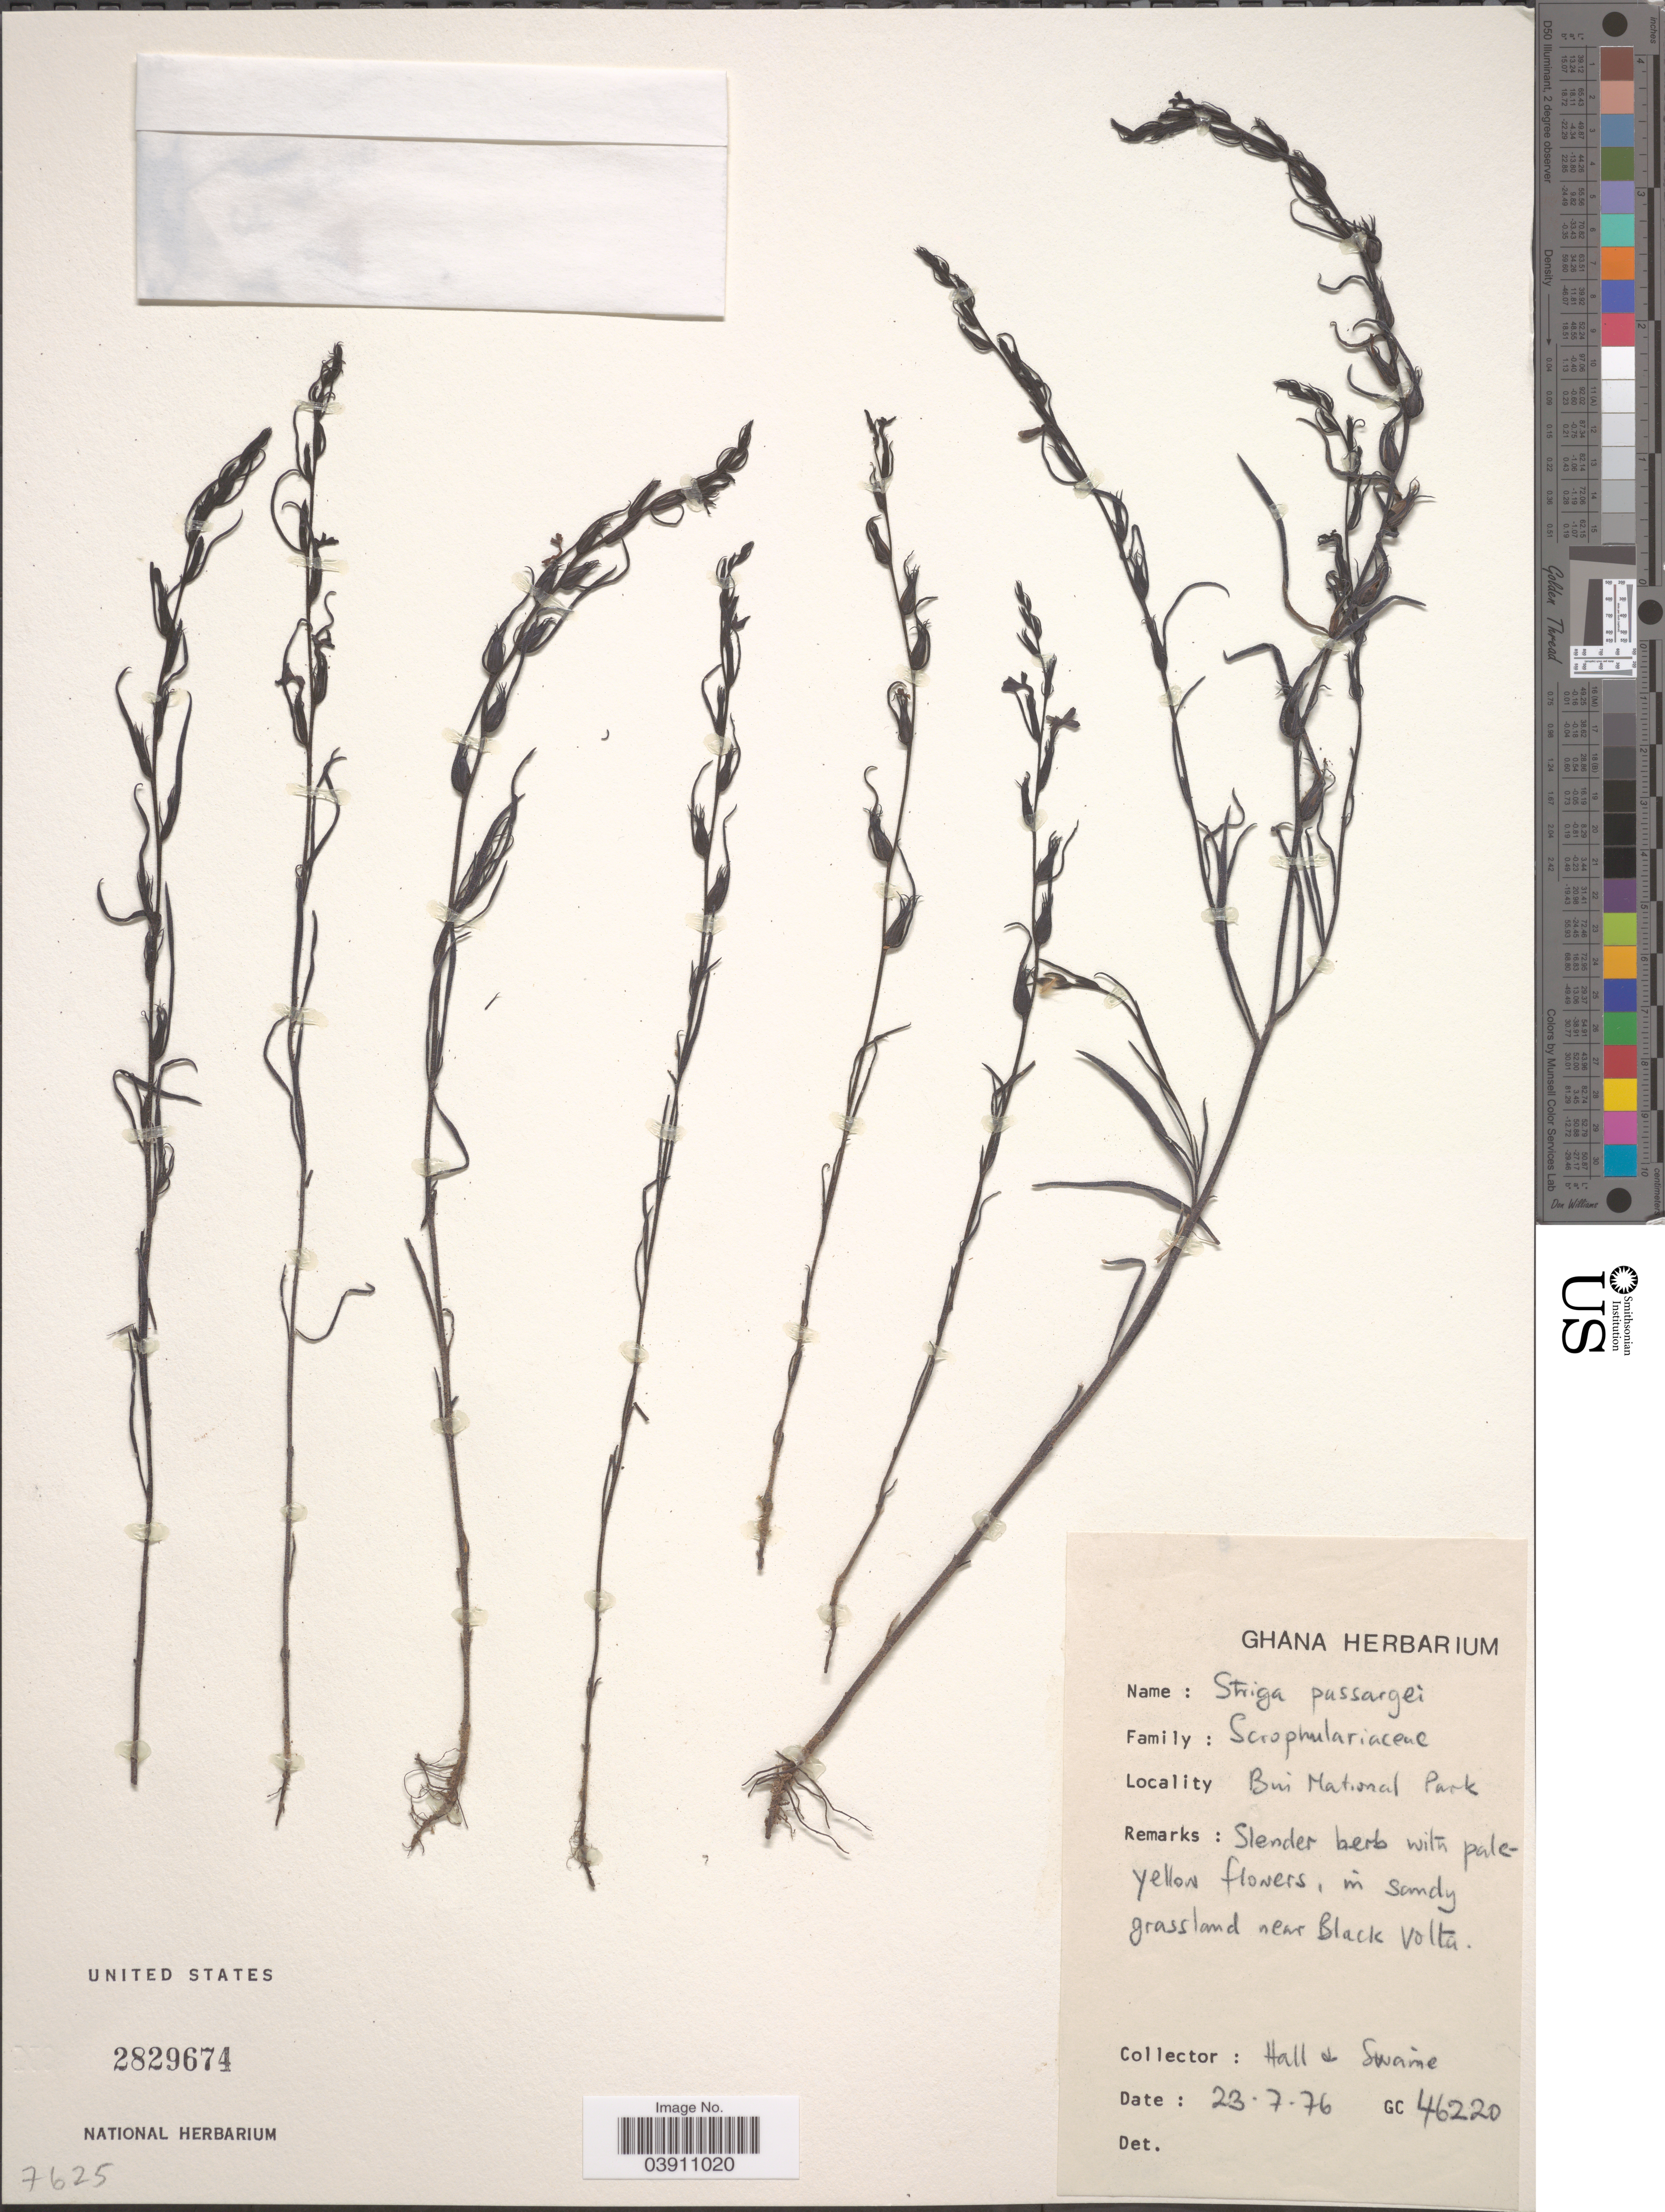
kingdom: Plantae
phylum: Tracheophyta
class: Magnoliopsida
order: Lamiales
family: Orobanchaceae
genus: Striga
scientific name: Striga passargei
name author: Engl.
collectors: -- Hall & M. Swaine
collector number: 46220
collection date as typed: Transcribed d/m/y: 23/7/76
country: Ghana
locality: Bui National Park. Near Black Volta.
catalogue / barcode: US 2829674